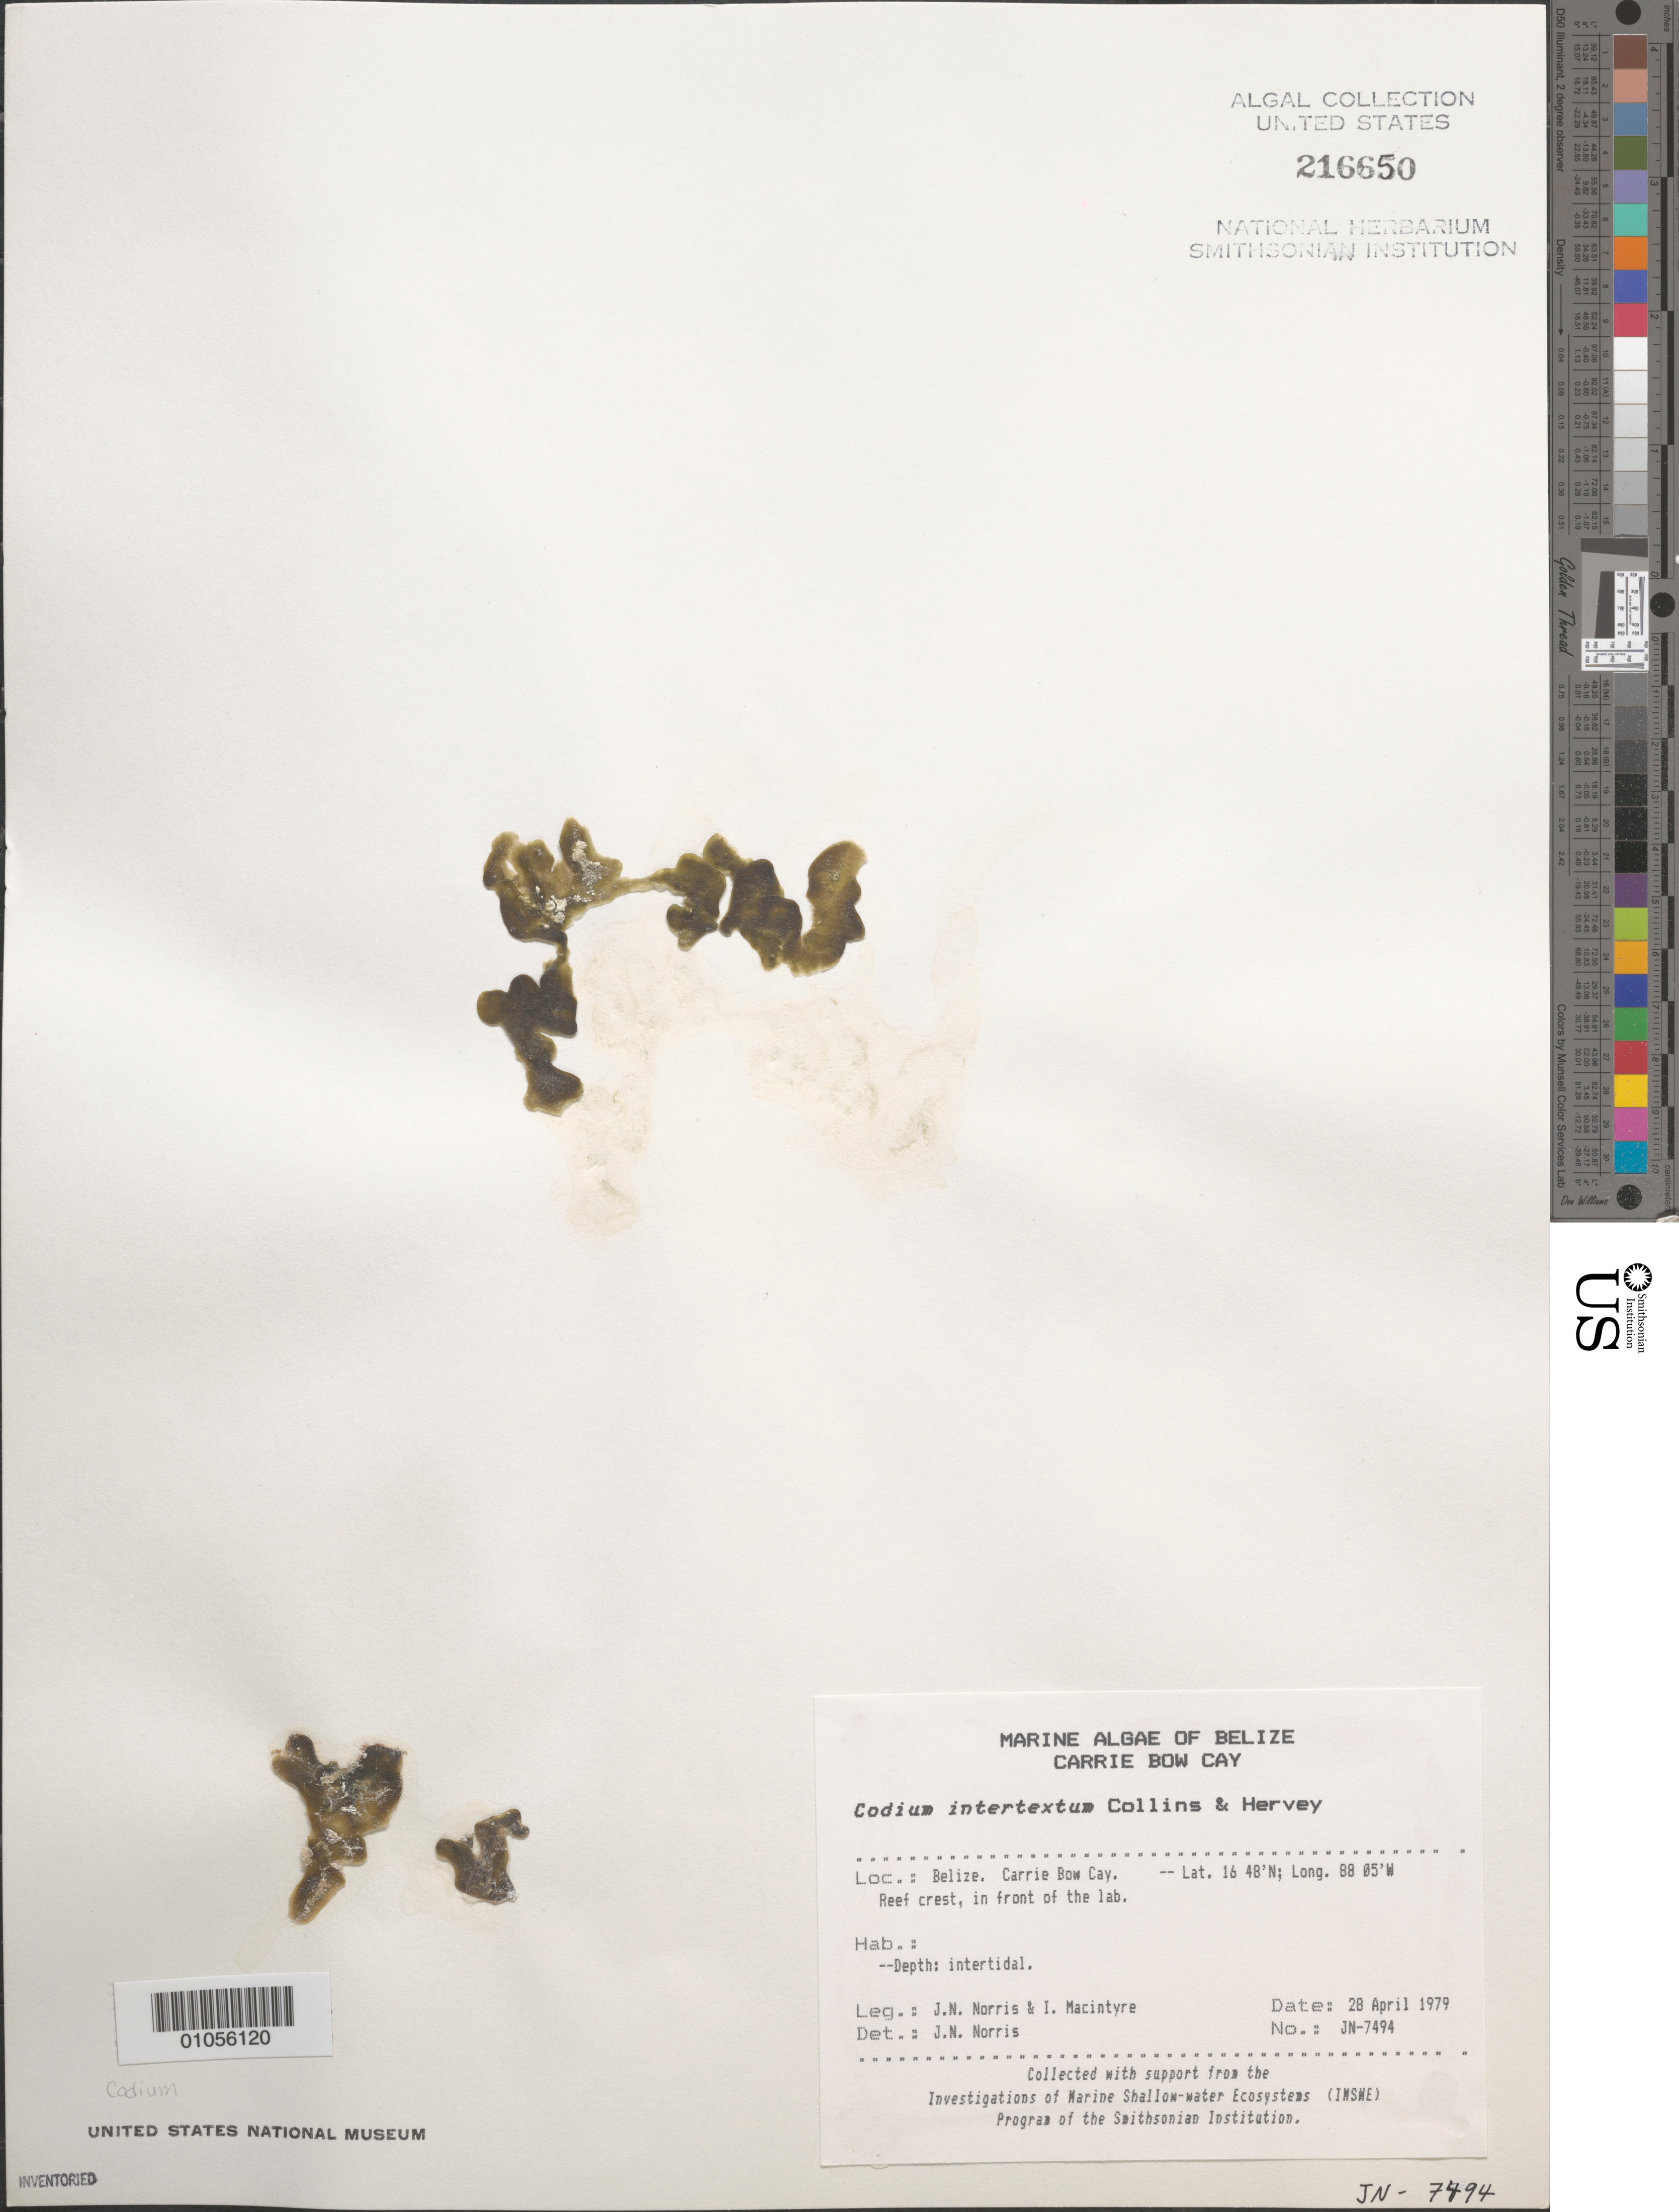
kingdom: Plantae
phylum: Chlorophyta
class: Ulvophyceae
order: Bryopsidales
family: Codiaceae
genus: Codium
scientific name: Codium intertextum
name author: Collins & Herv.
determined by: Norris, James N.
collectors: J. N. Norris & I. Macintyre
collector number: JN-7494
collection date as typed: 28 Apr 1979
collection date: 1979-04-28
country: Belize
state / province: Stann Creek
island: Carrie Bow Cay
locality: Reef crest in front of the laboratory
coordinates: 16 48'N, 88 05'W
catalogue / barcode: US 216650